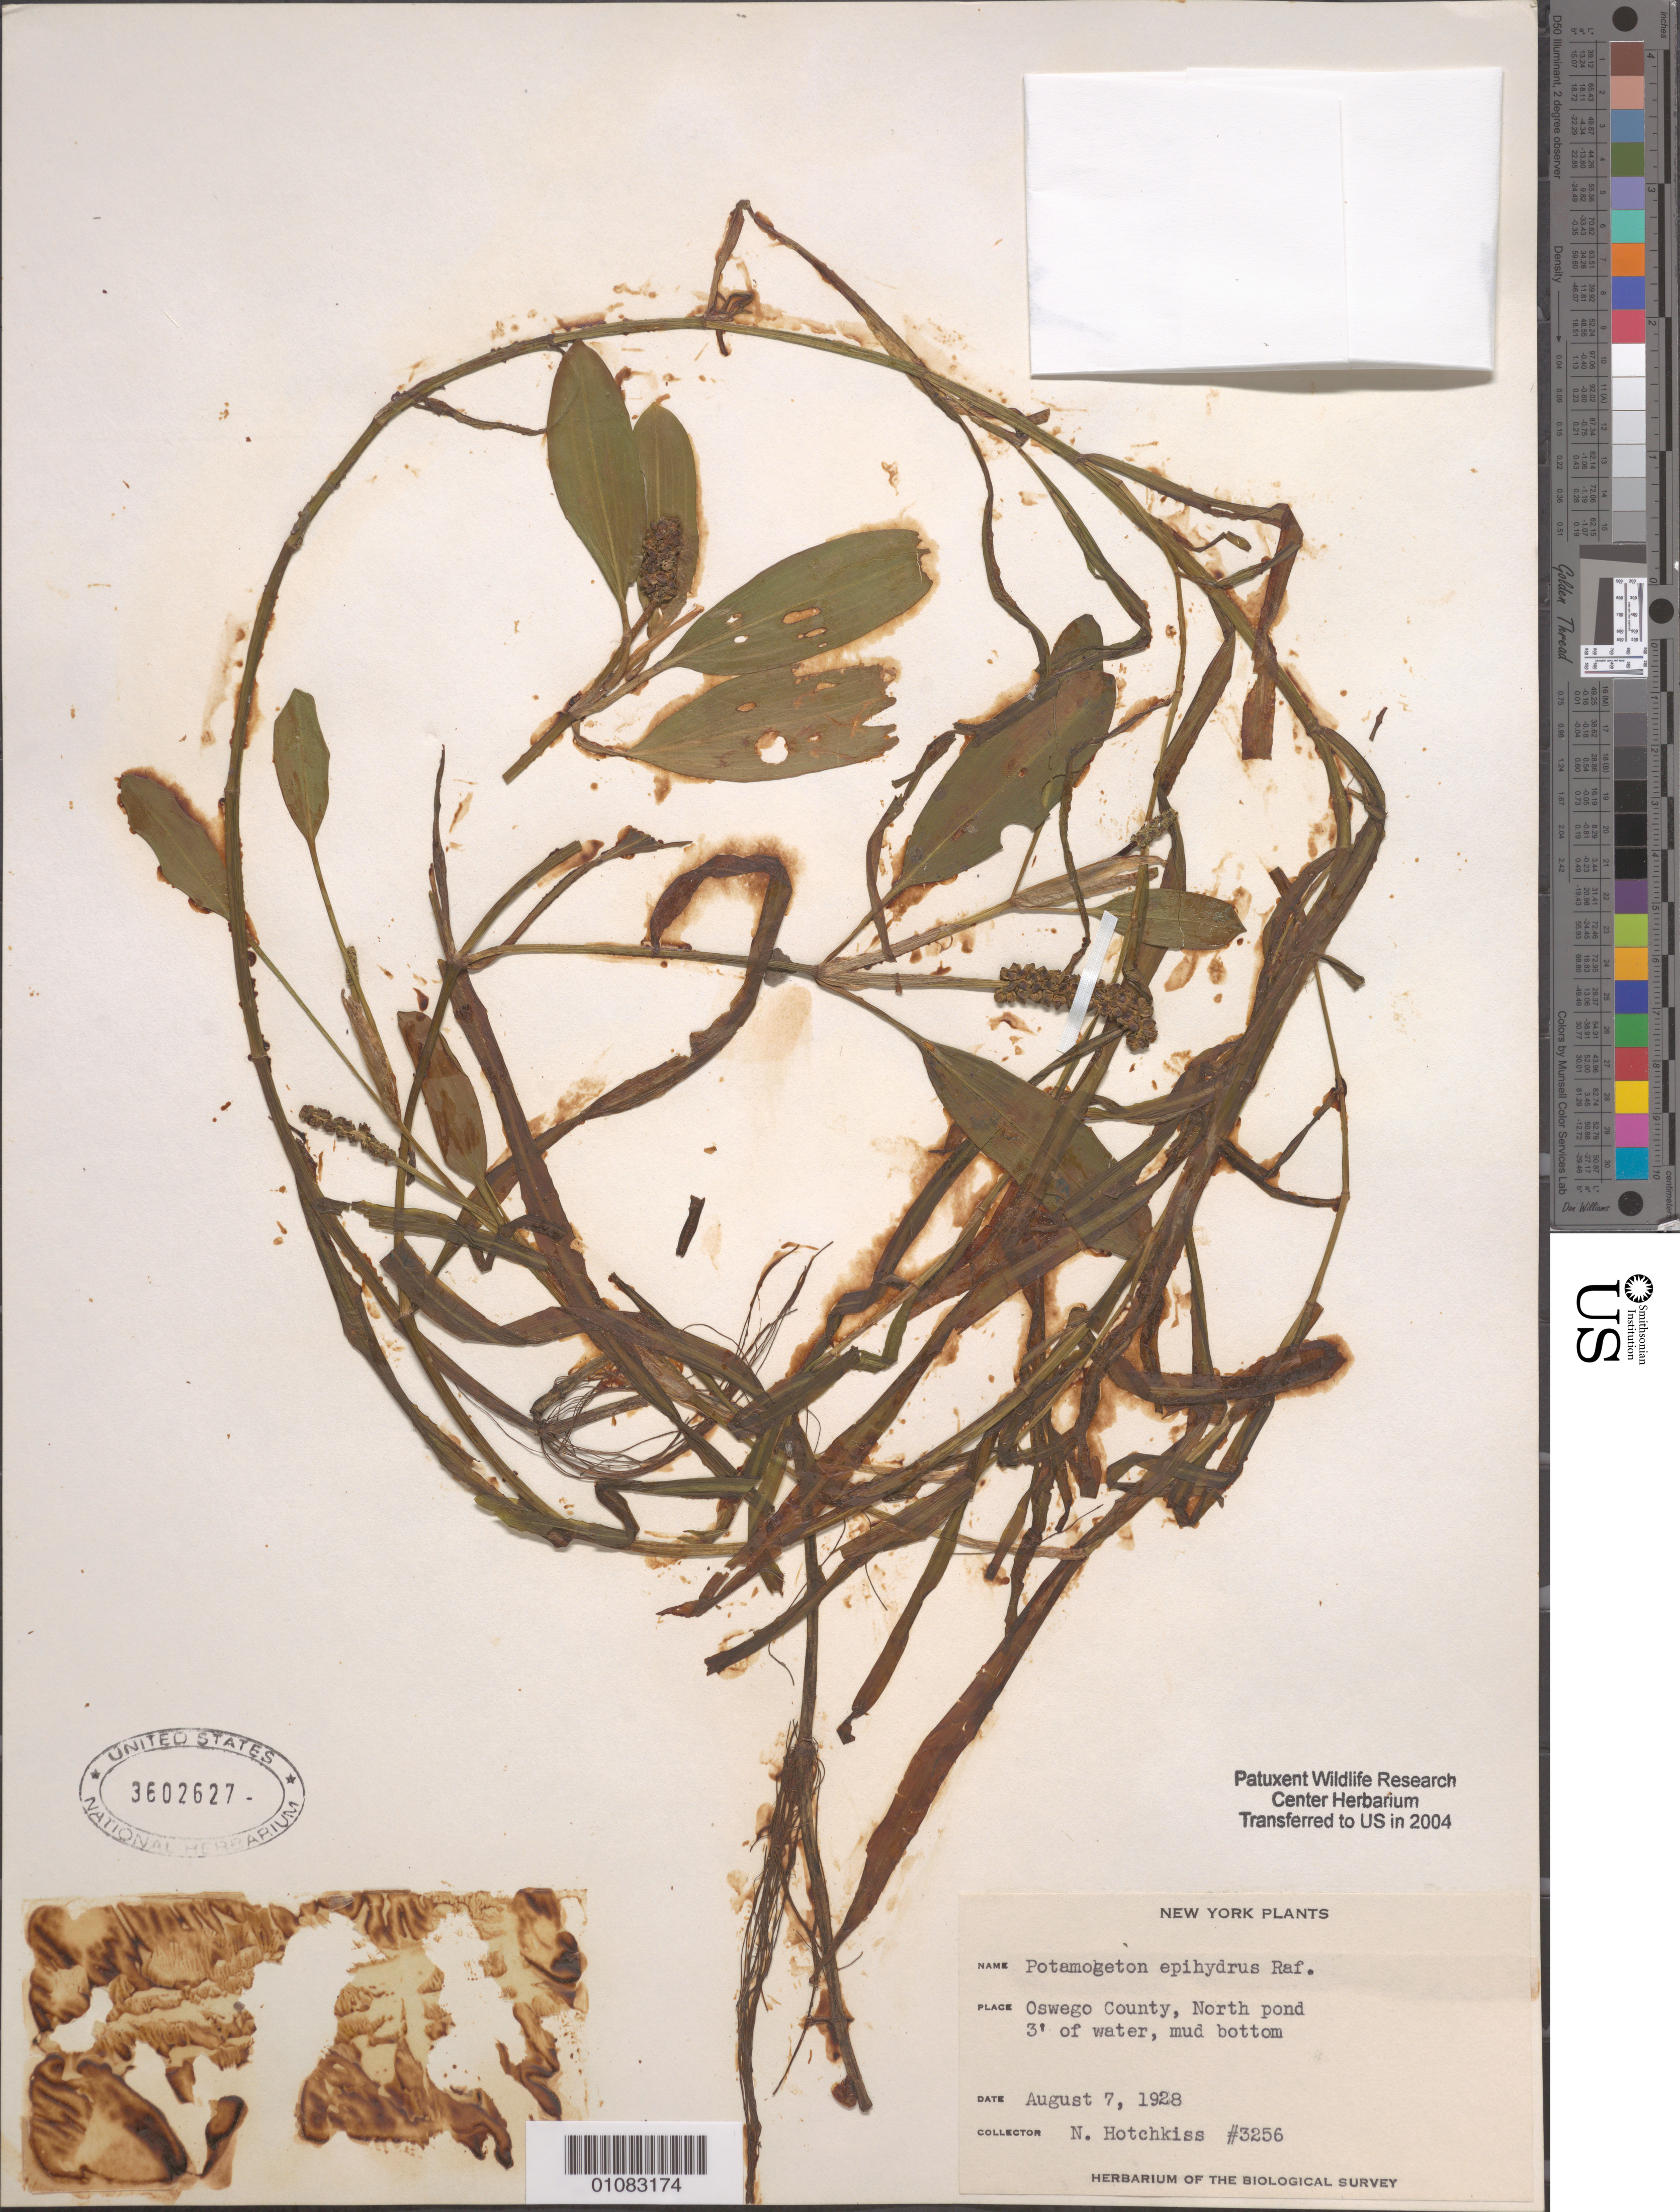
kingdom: Plantae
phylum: Tracheophyta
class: Liliopsida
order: Alismatales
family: Potamogetonaceae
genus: Potamogeton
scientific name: Potamogeton epihydrus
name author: Raf.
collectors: N. Hotchkiss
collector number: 3256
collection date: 1928-08-07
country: United States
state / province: New York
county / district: Oswego County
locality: North Pond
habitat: Mud bottom.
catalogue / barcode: US 3602627